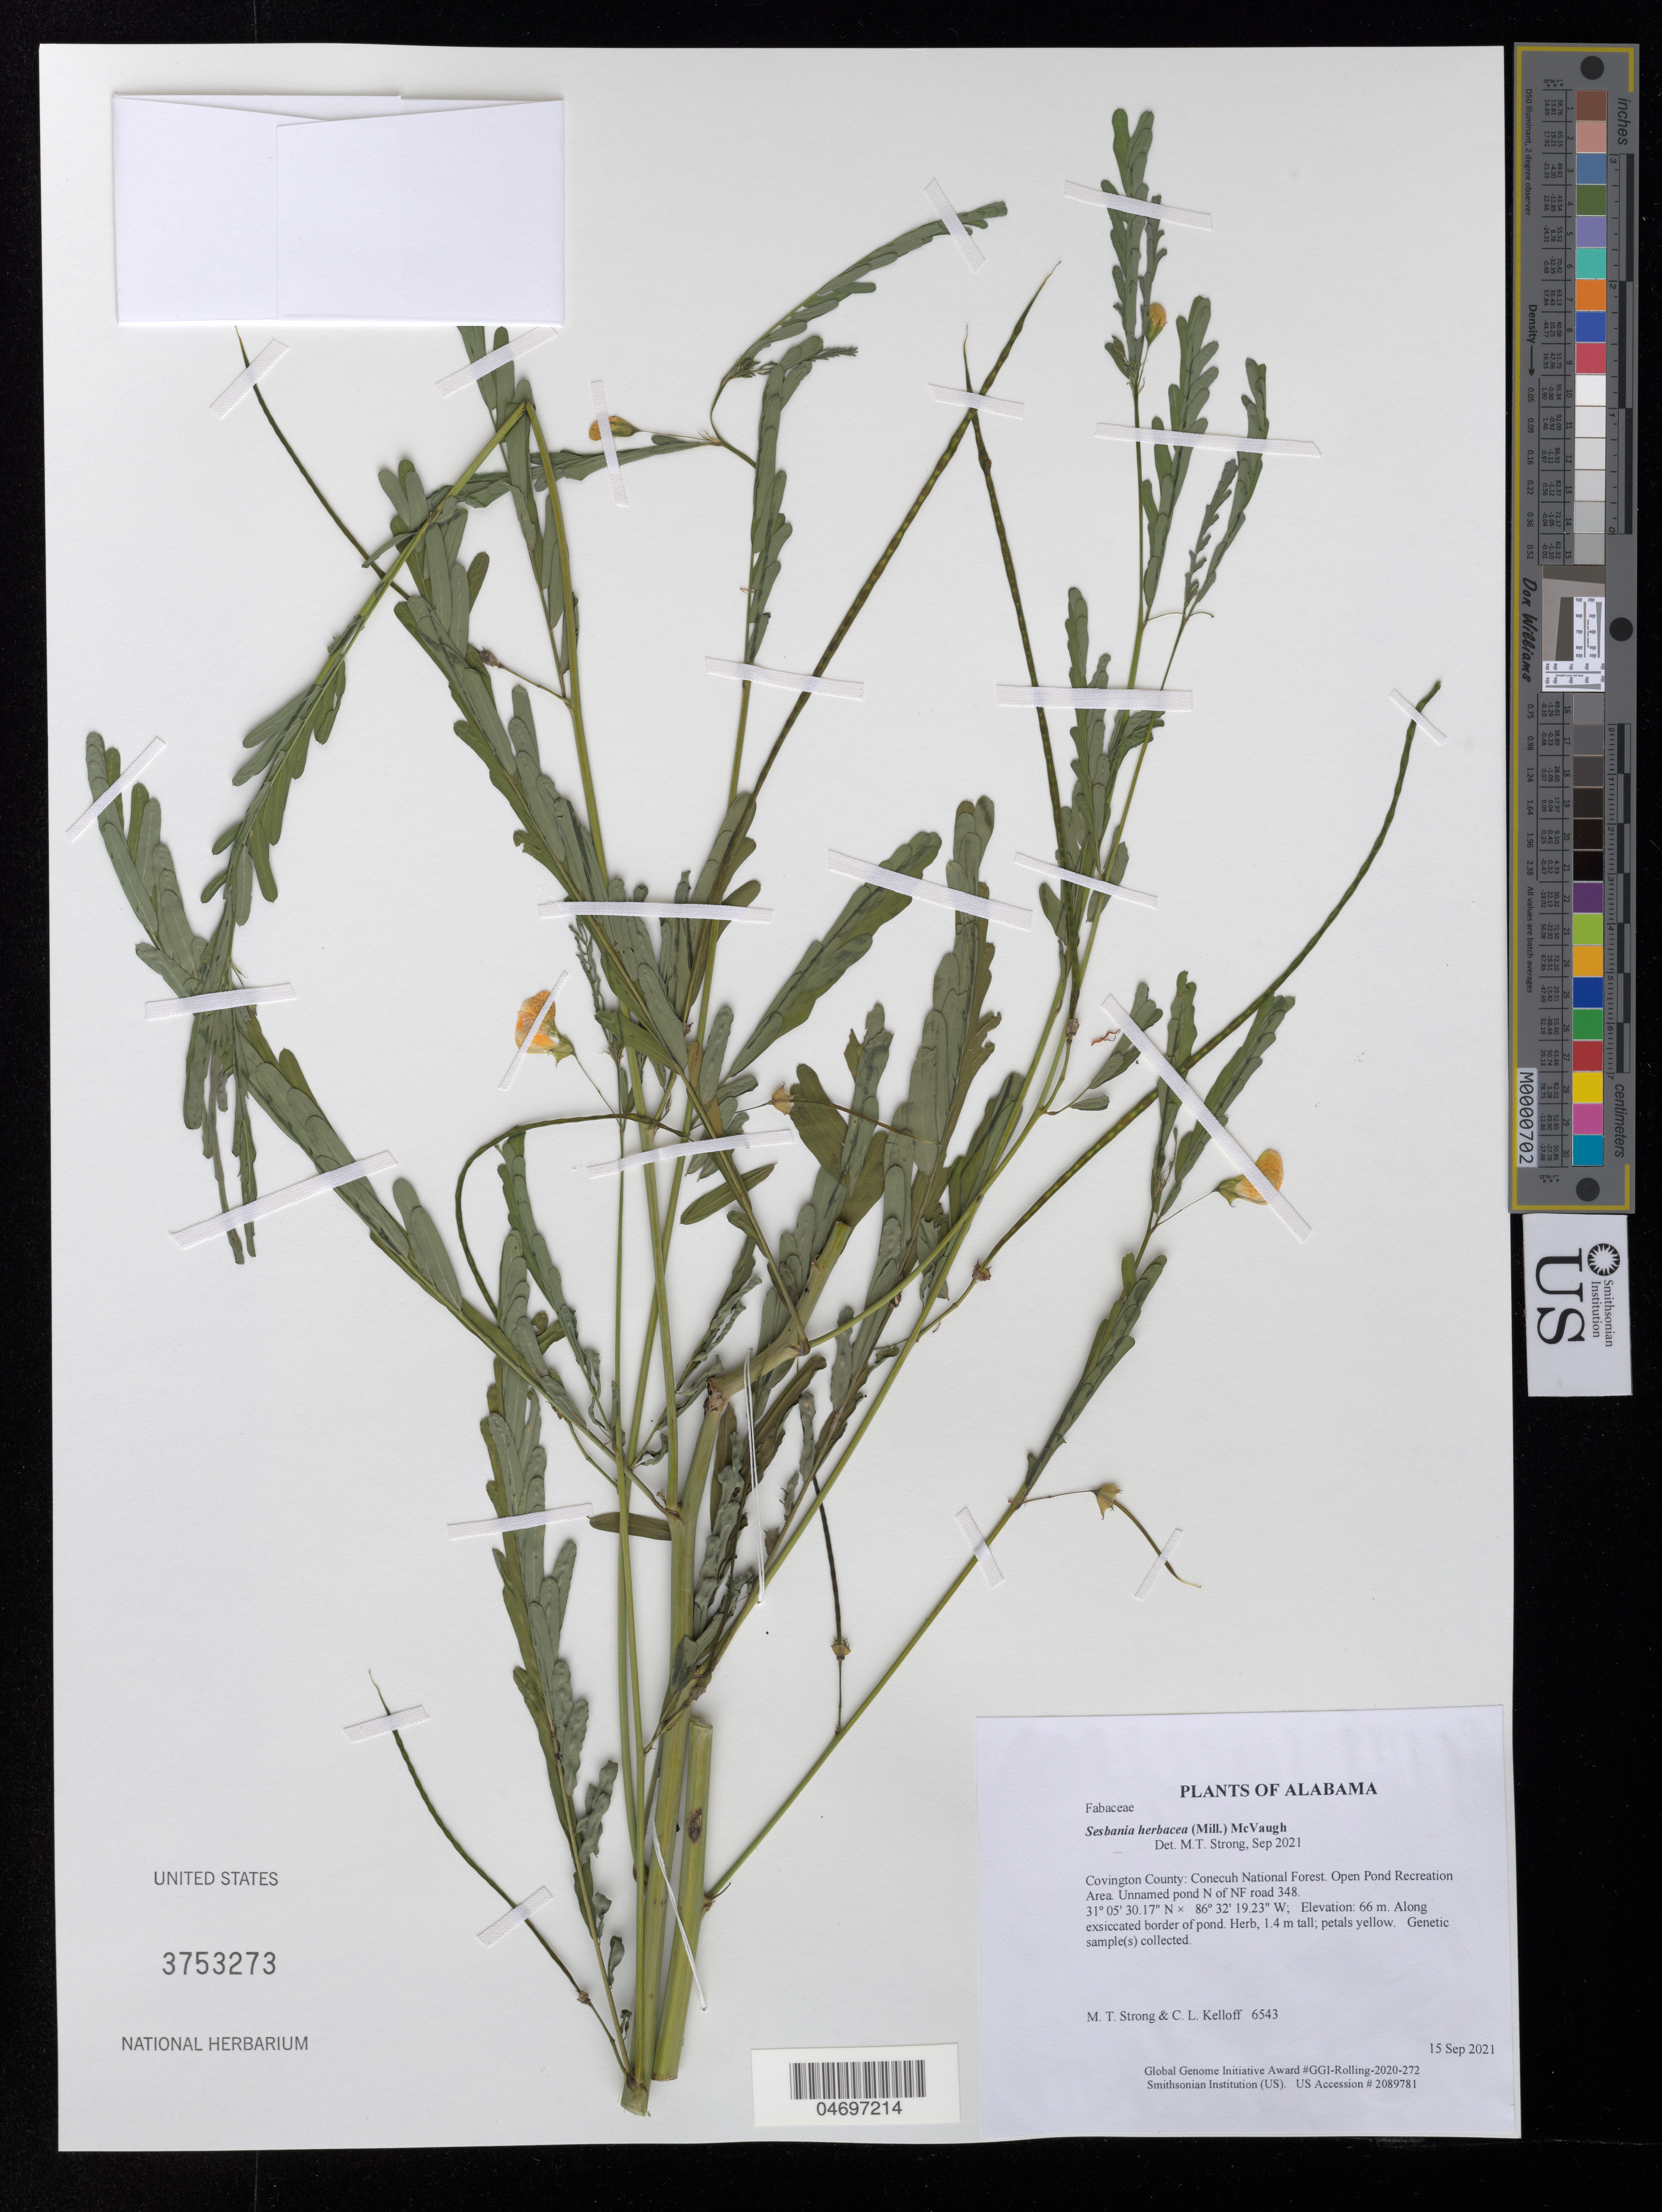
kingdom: Plantae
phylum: Tracheophyta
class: Magnoliopsida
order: Fabales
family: Fabaceae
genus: Sesbania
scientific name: Sesbania herbacea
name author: (Mill.) McVaugh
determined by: Strong, Mark T.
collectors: M. T. Strong & C. L. Kelloff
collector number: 6543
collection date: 2021-09-15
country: United States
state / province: Alabama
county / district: Covington County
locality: Conecuh National Forest. Open Pond Recreation Area. Unnamed pond N of NF road 348.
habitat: Along exsiccated border of pond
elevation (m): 66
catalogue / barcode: US 3753273